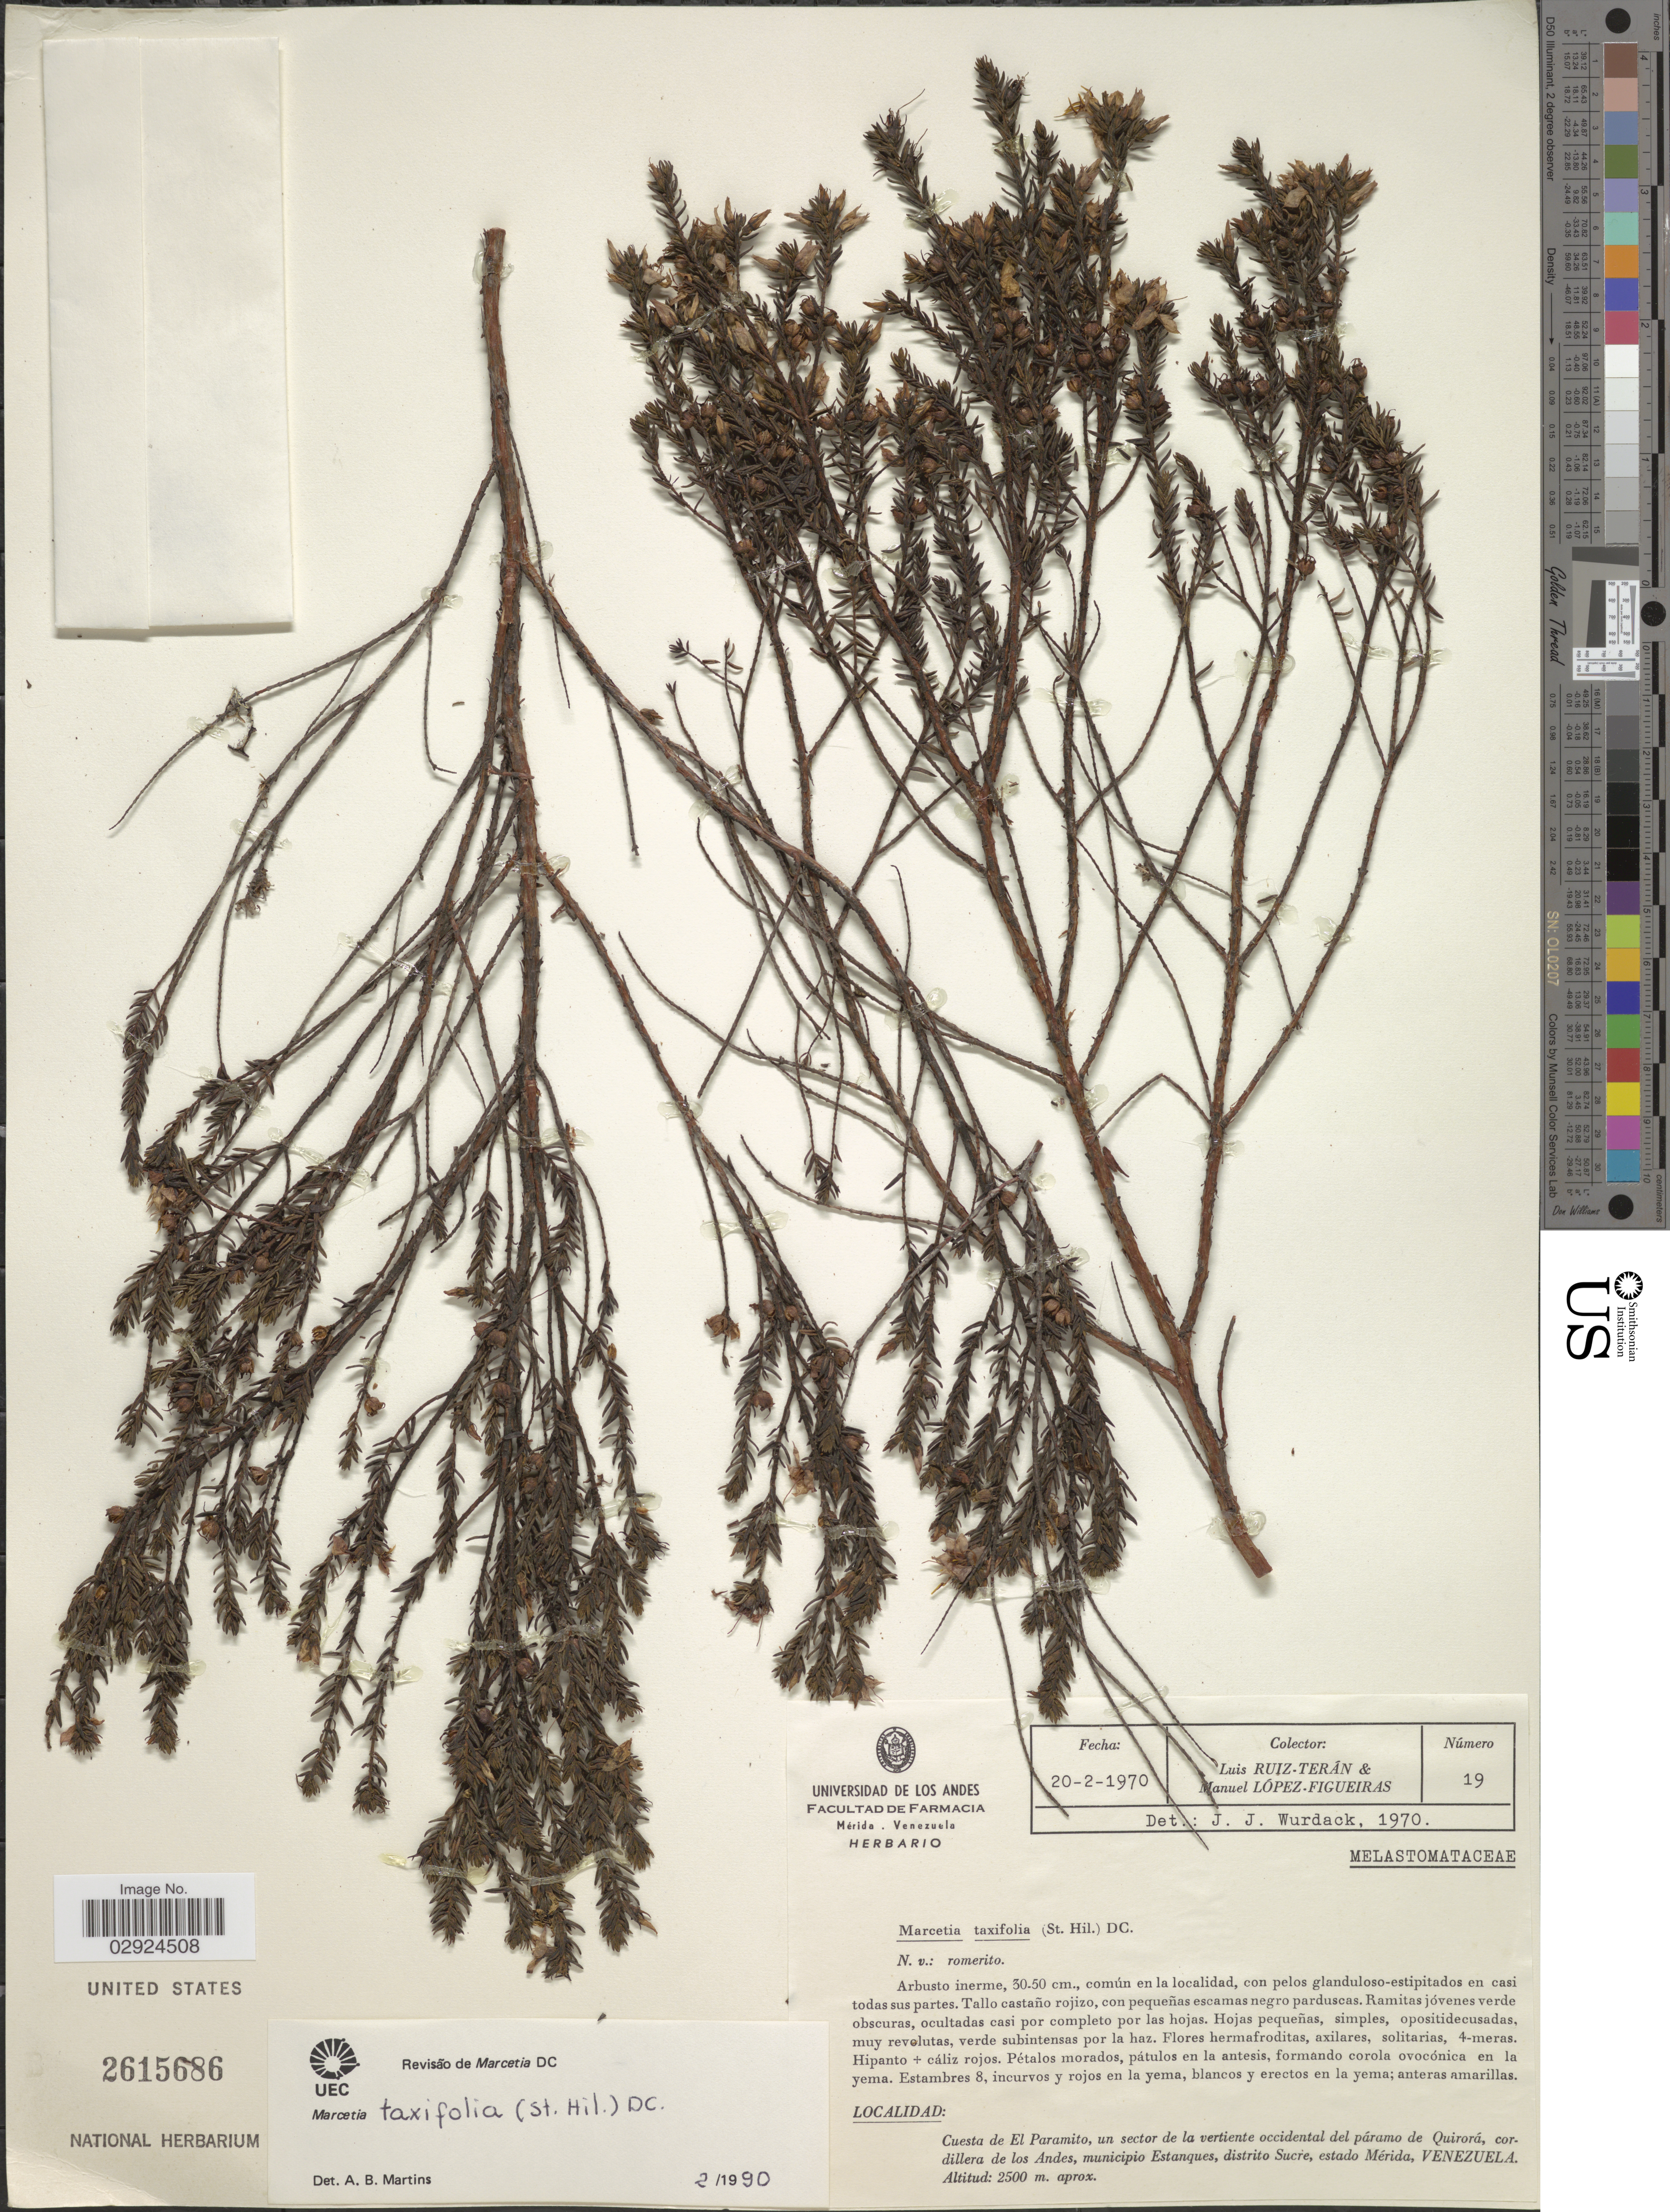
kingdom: Plantae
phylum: Tracheophyta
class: Magnoliopsida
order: Myrtales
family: Melastomataceae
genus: Marcetia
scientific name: Marcetia taxifolia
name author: (A. St.-Hil.) DC.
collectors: L. Teran & M. López Figueiras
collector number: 19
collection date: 1970-02-20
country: Venezuela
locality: Cuesta de El Paramito, un sector de la vertiente occidental del páramo de Quirorá, cordillera de los Andes, municipio Estanques, distrito Sucre, estado Mérida.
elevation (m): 2500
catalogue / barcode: US 2615686